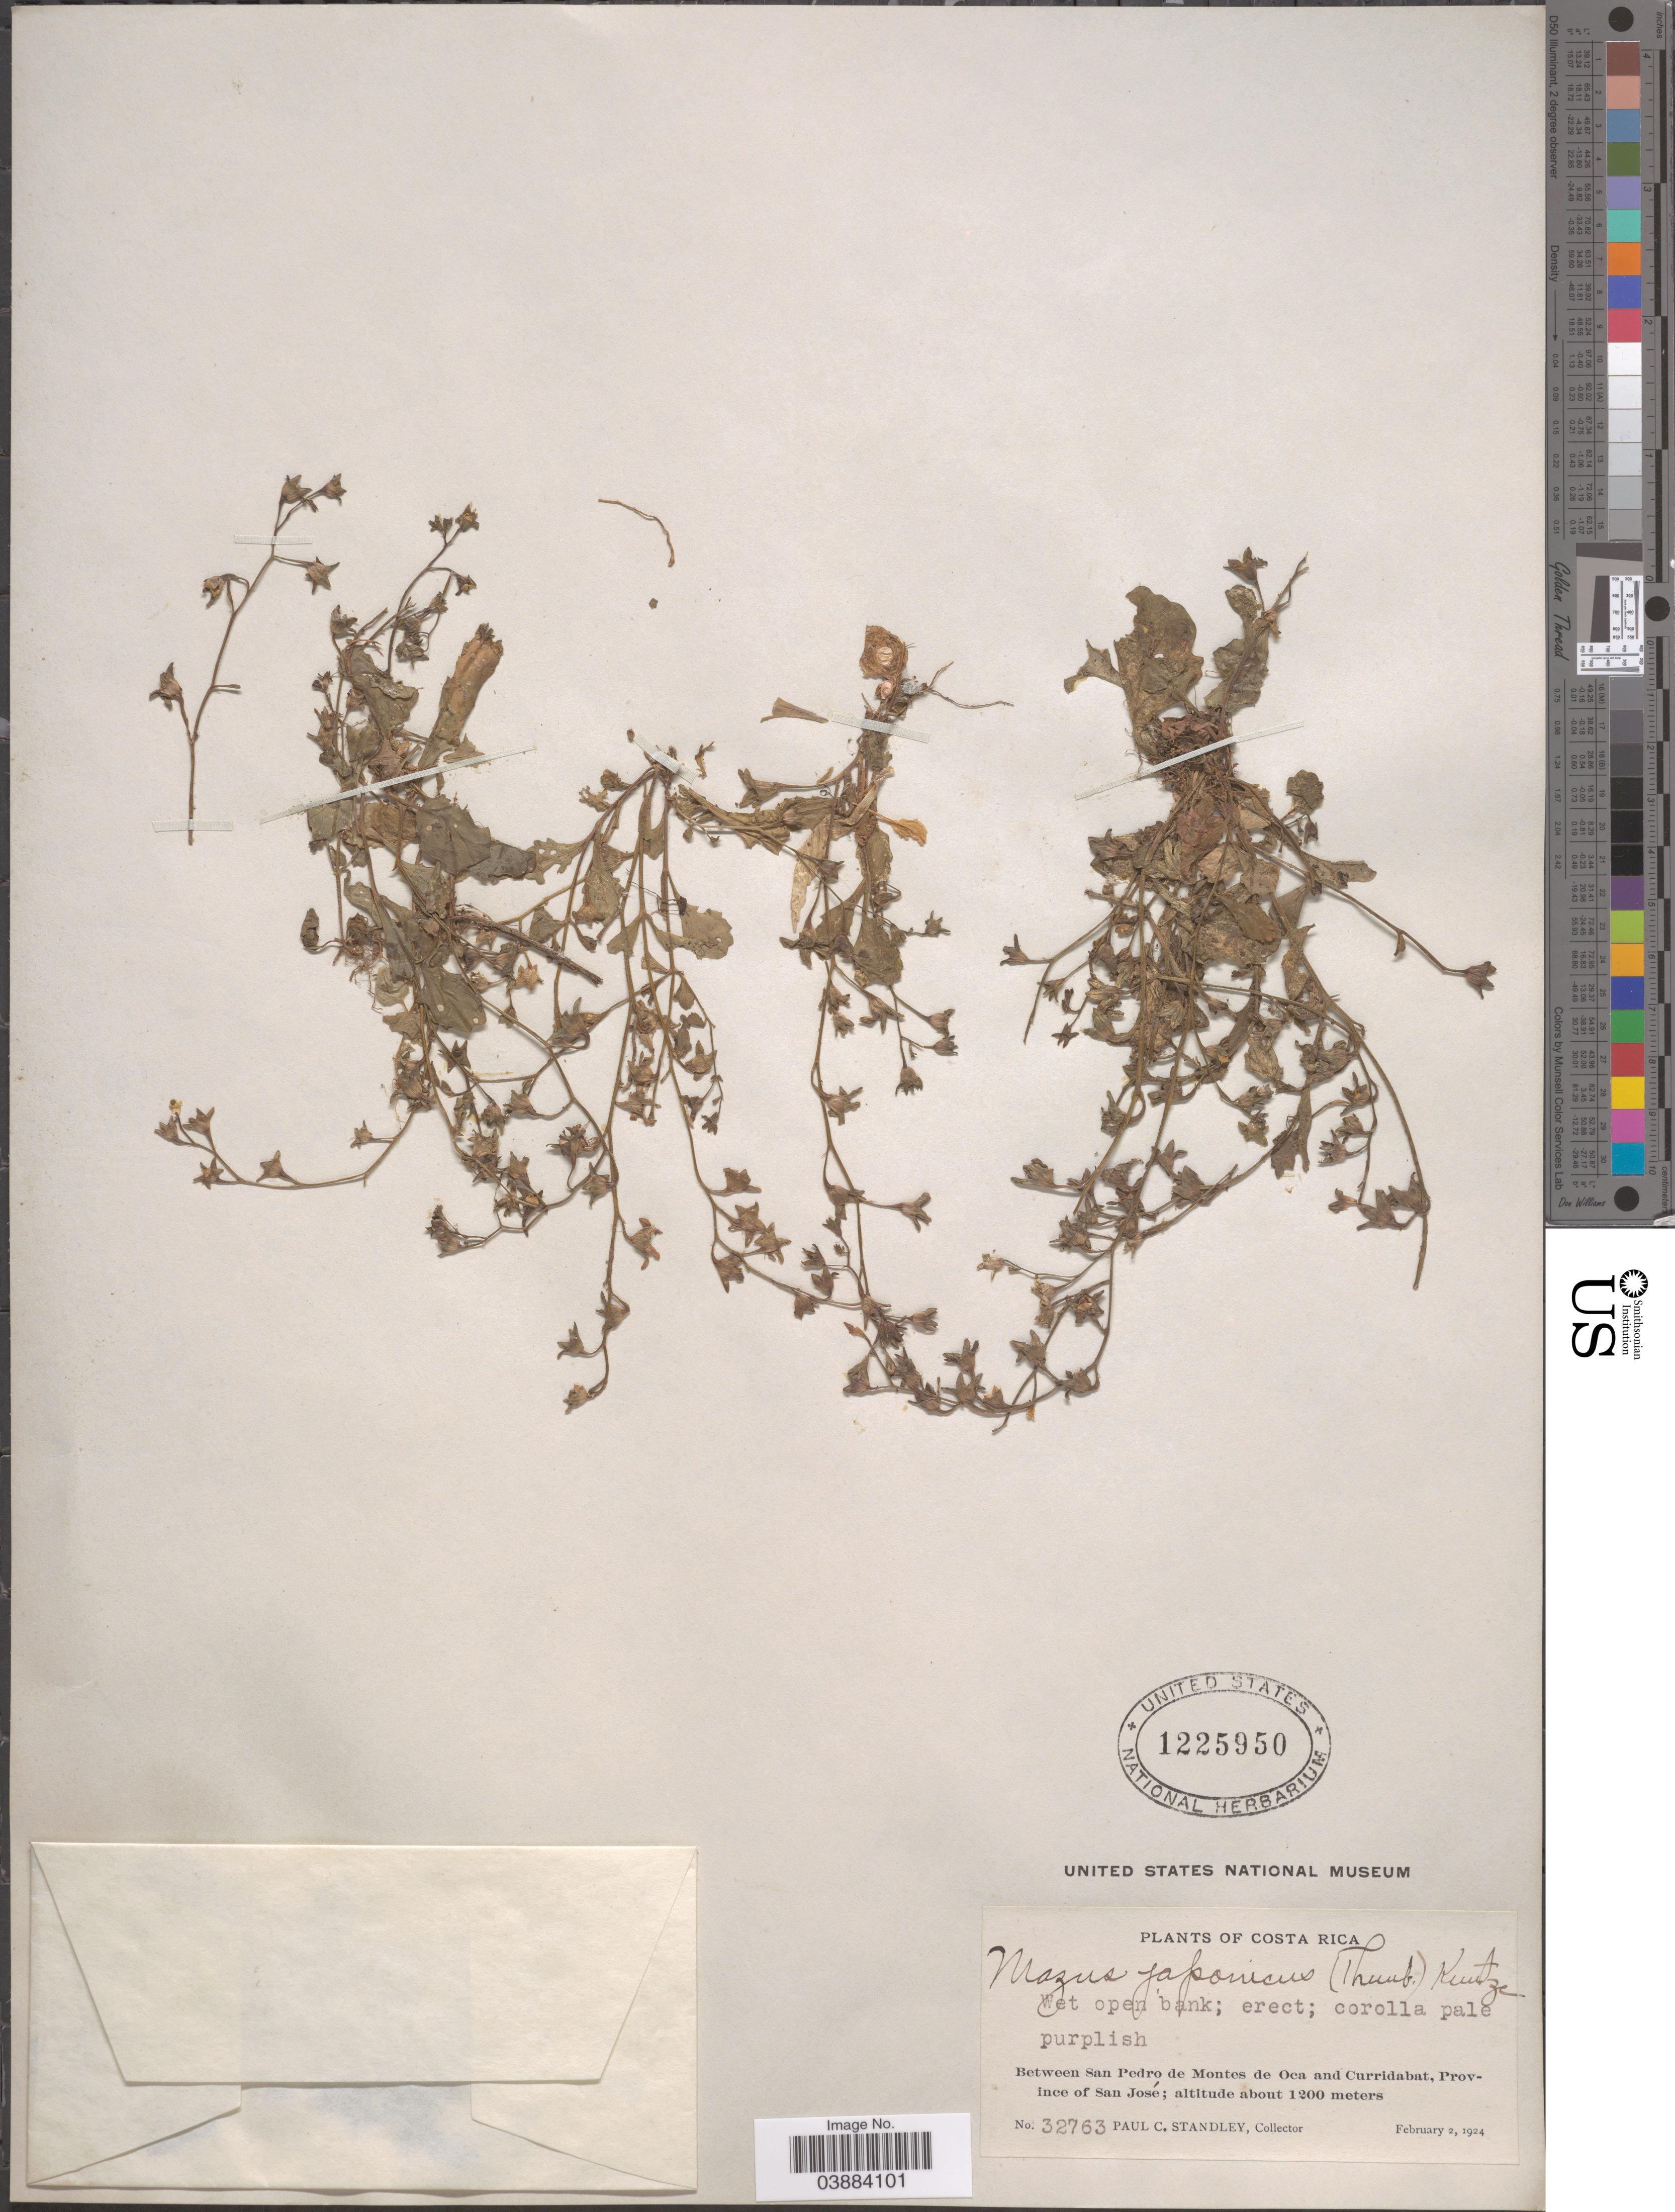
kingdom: Plantae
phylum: Tracheophyta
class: Magnoliopsida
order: Lamiales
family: Mazaceae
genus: Mazus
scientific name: Mazus japonicus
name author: (Thunb.) Kuntze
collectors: P. C. Standley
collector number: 32763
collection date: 1924-02-02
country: Costa Rica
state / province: San José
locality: Between San Pedro de Montes de Oca and Curridabat, Province of San José.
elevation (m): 1200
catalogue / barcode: US 1225950